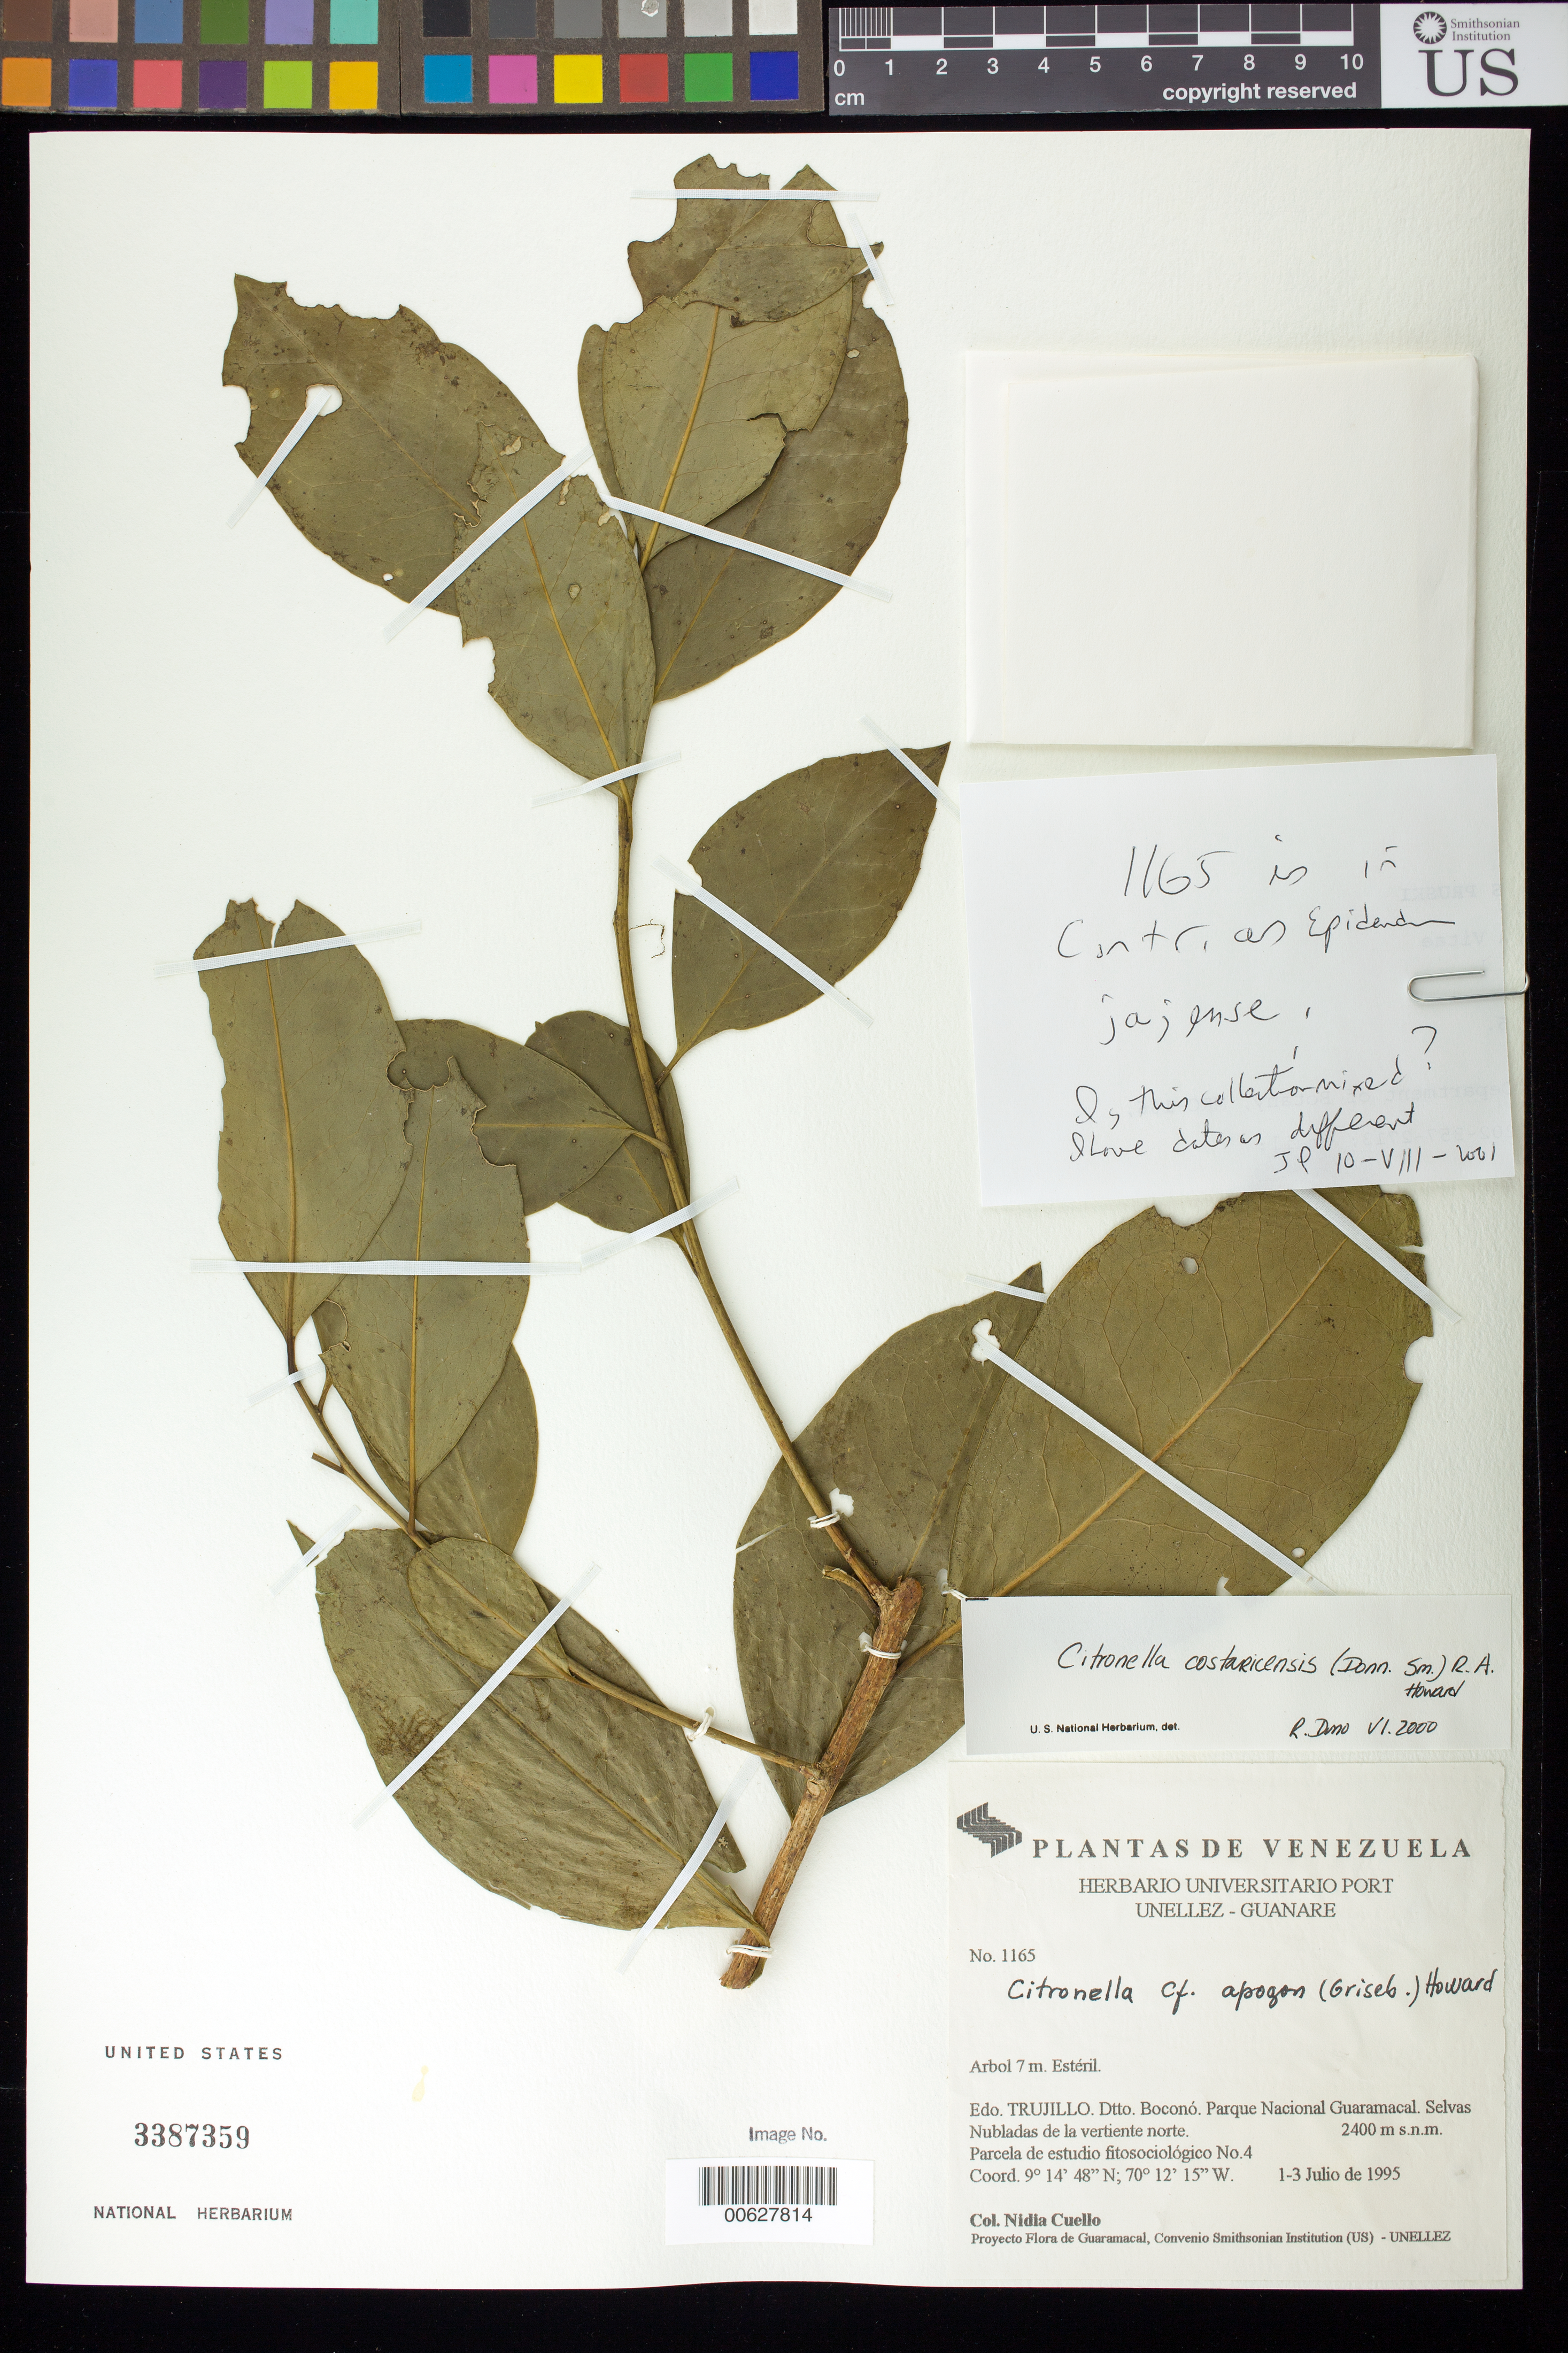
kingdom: Plantae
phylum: Tracheophyta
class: Magnoliopsida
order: Cardiopteridales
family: Cardiopteridaceae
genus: Citronella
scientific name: Citronella costaricensis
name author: (Donn. Sm.) R.A. Howard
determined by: Duno de Stefano, R.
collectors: N. L. Cuello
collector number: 1165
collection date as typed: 01 Jul 1995 to 03 Jul 1995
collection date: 1995-07-01/1995-07-03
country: Venezuela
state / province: Trujillo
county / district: Boconó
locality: Parque Nacional Guaramacal. Vertiente N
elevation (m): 2400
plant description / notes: MO, PORT, US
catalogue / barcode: US 3387359